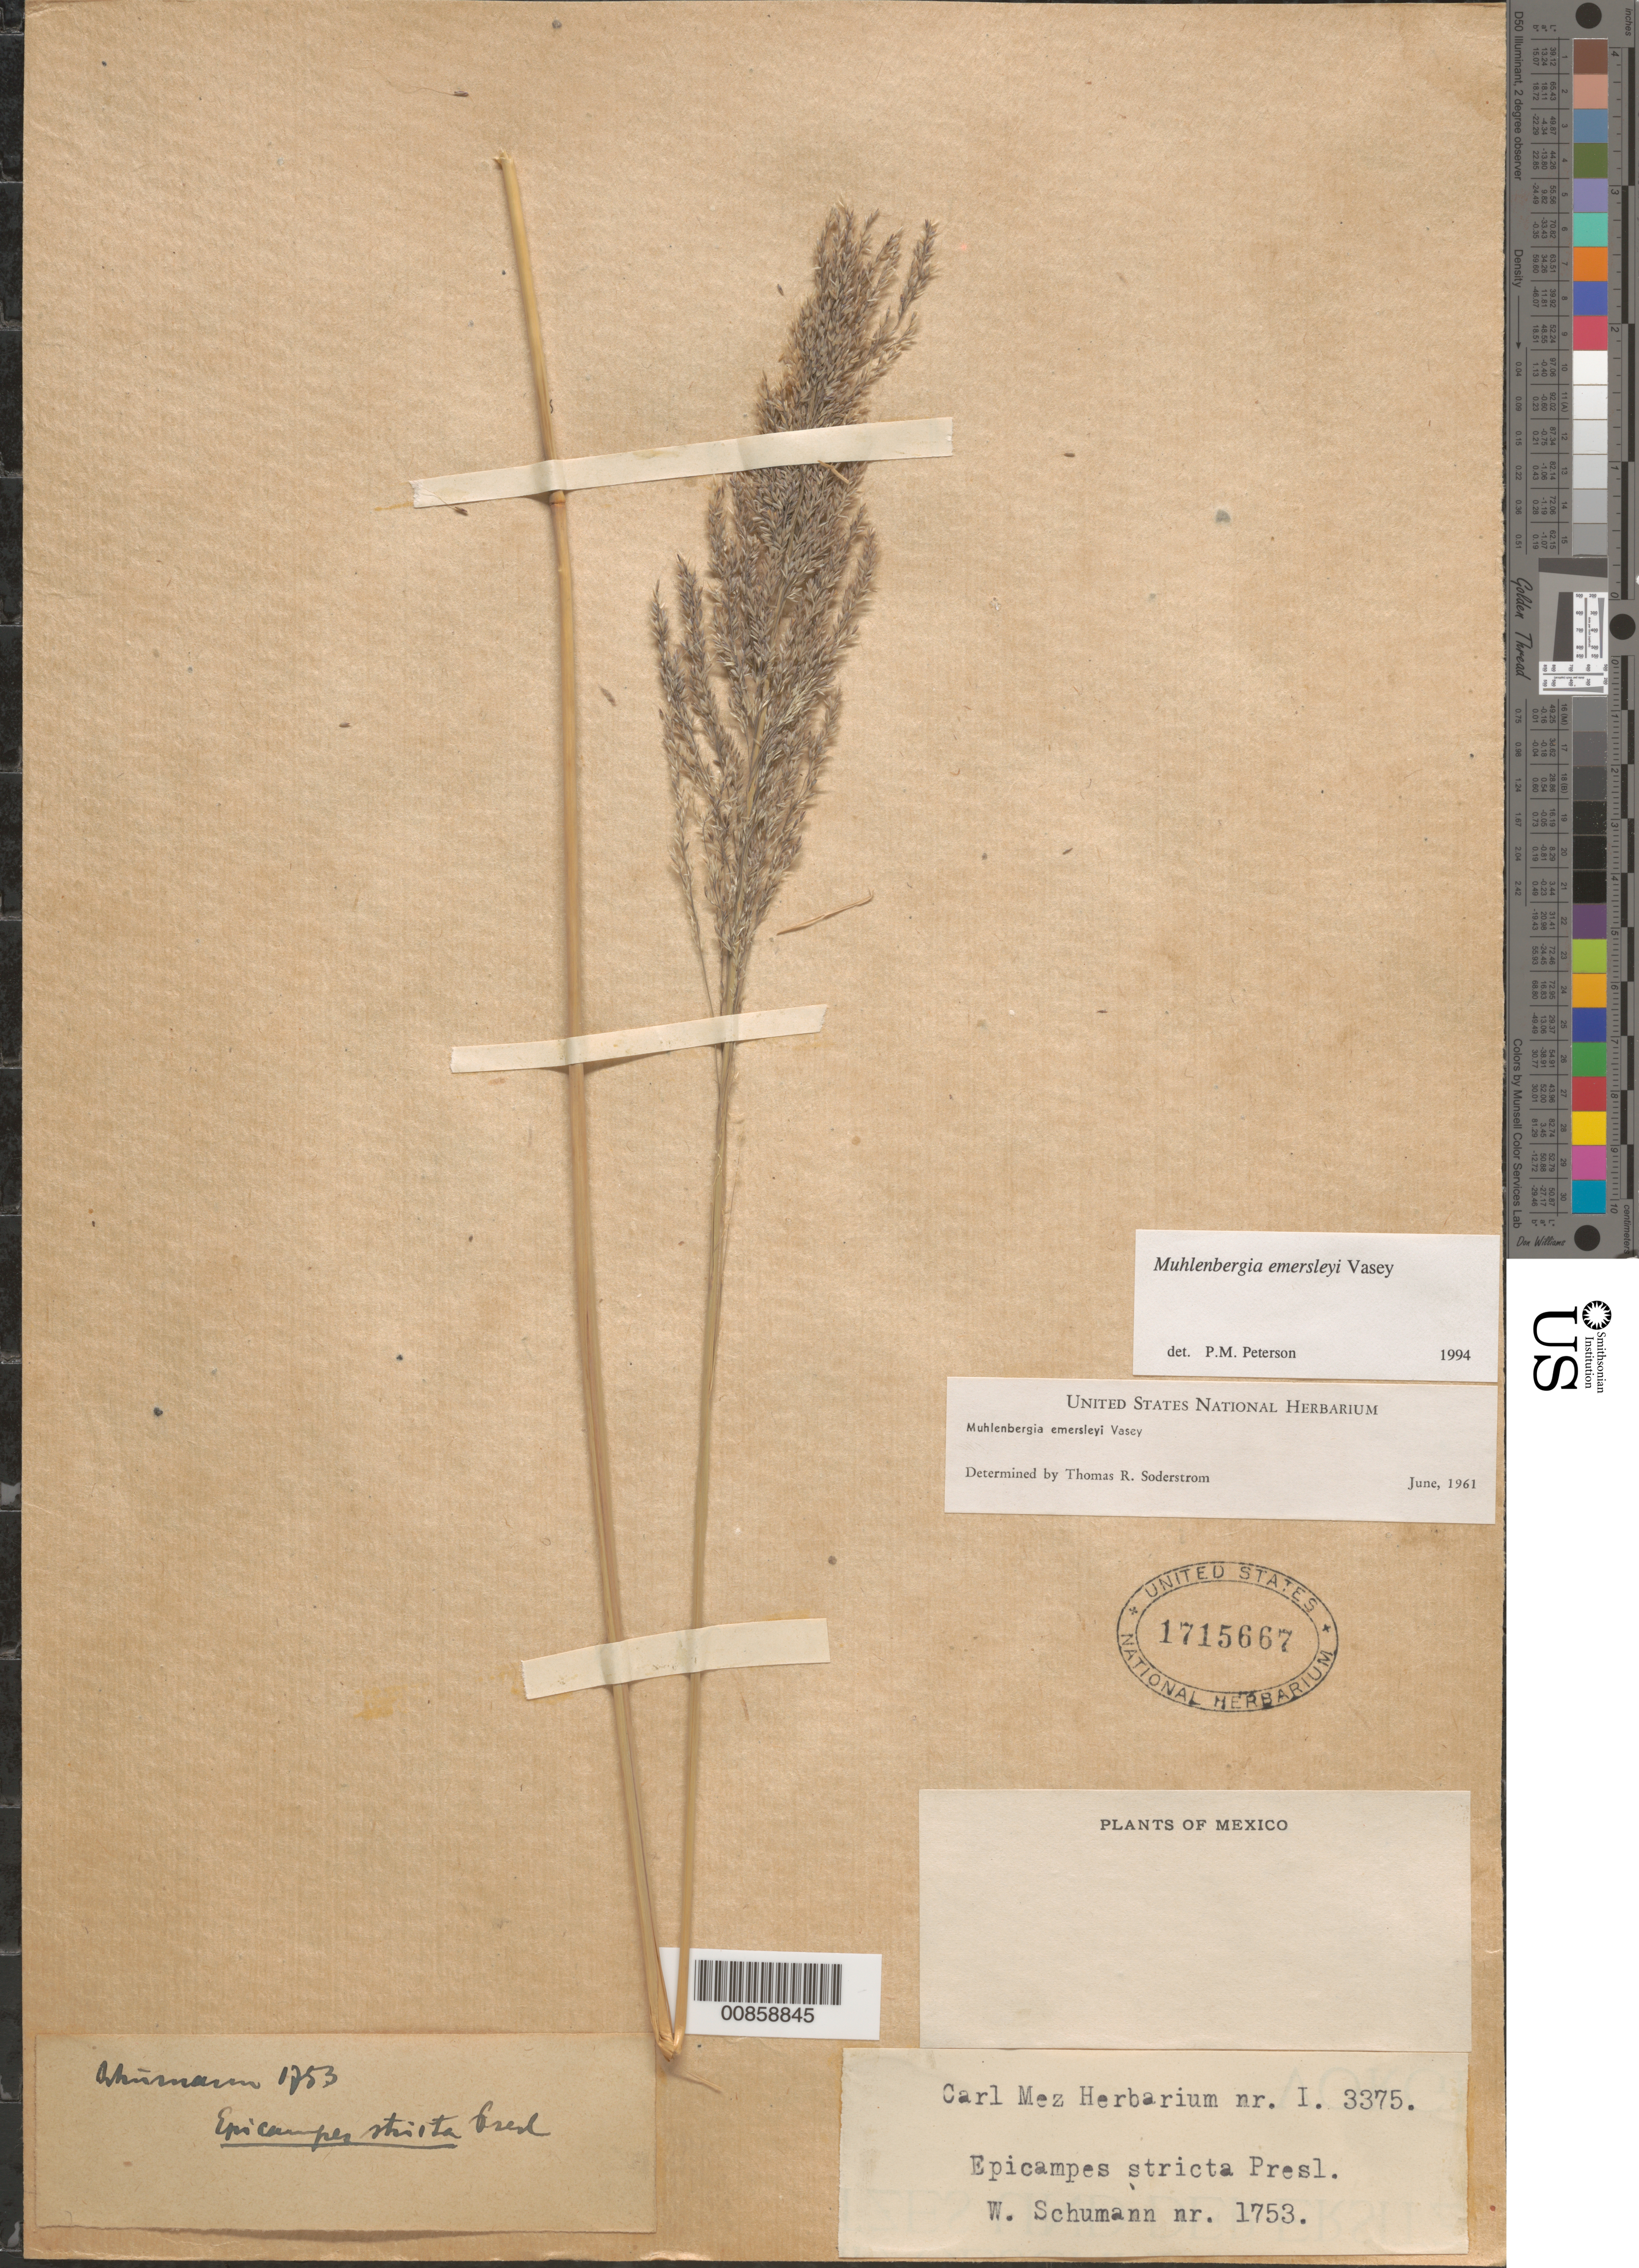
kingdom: Plantae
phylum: Tracheophyta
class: Liliopsida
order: Poales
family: Poaceae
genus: Muhlenbergia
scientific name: Muhlenbergia emersleyi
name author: Vasey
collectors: W. Schumann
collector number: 1753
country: Mexico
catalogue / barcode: US 1715667